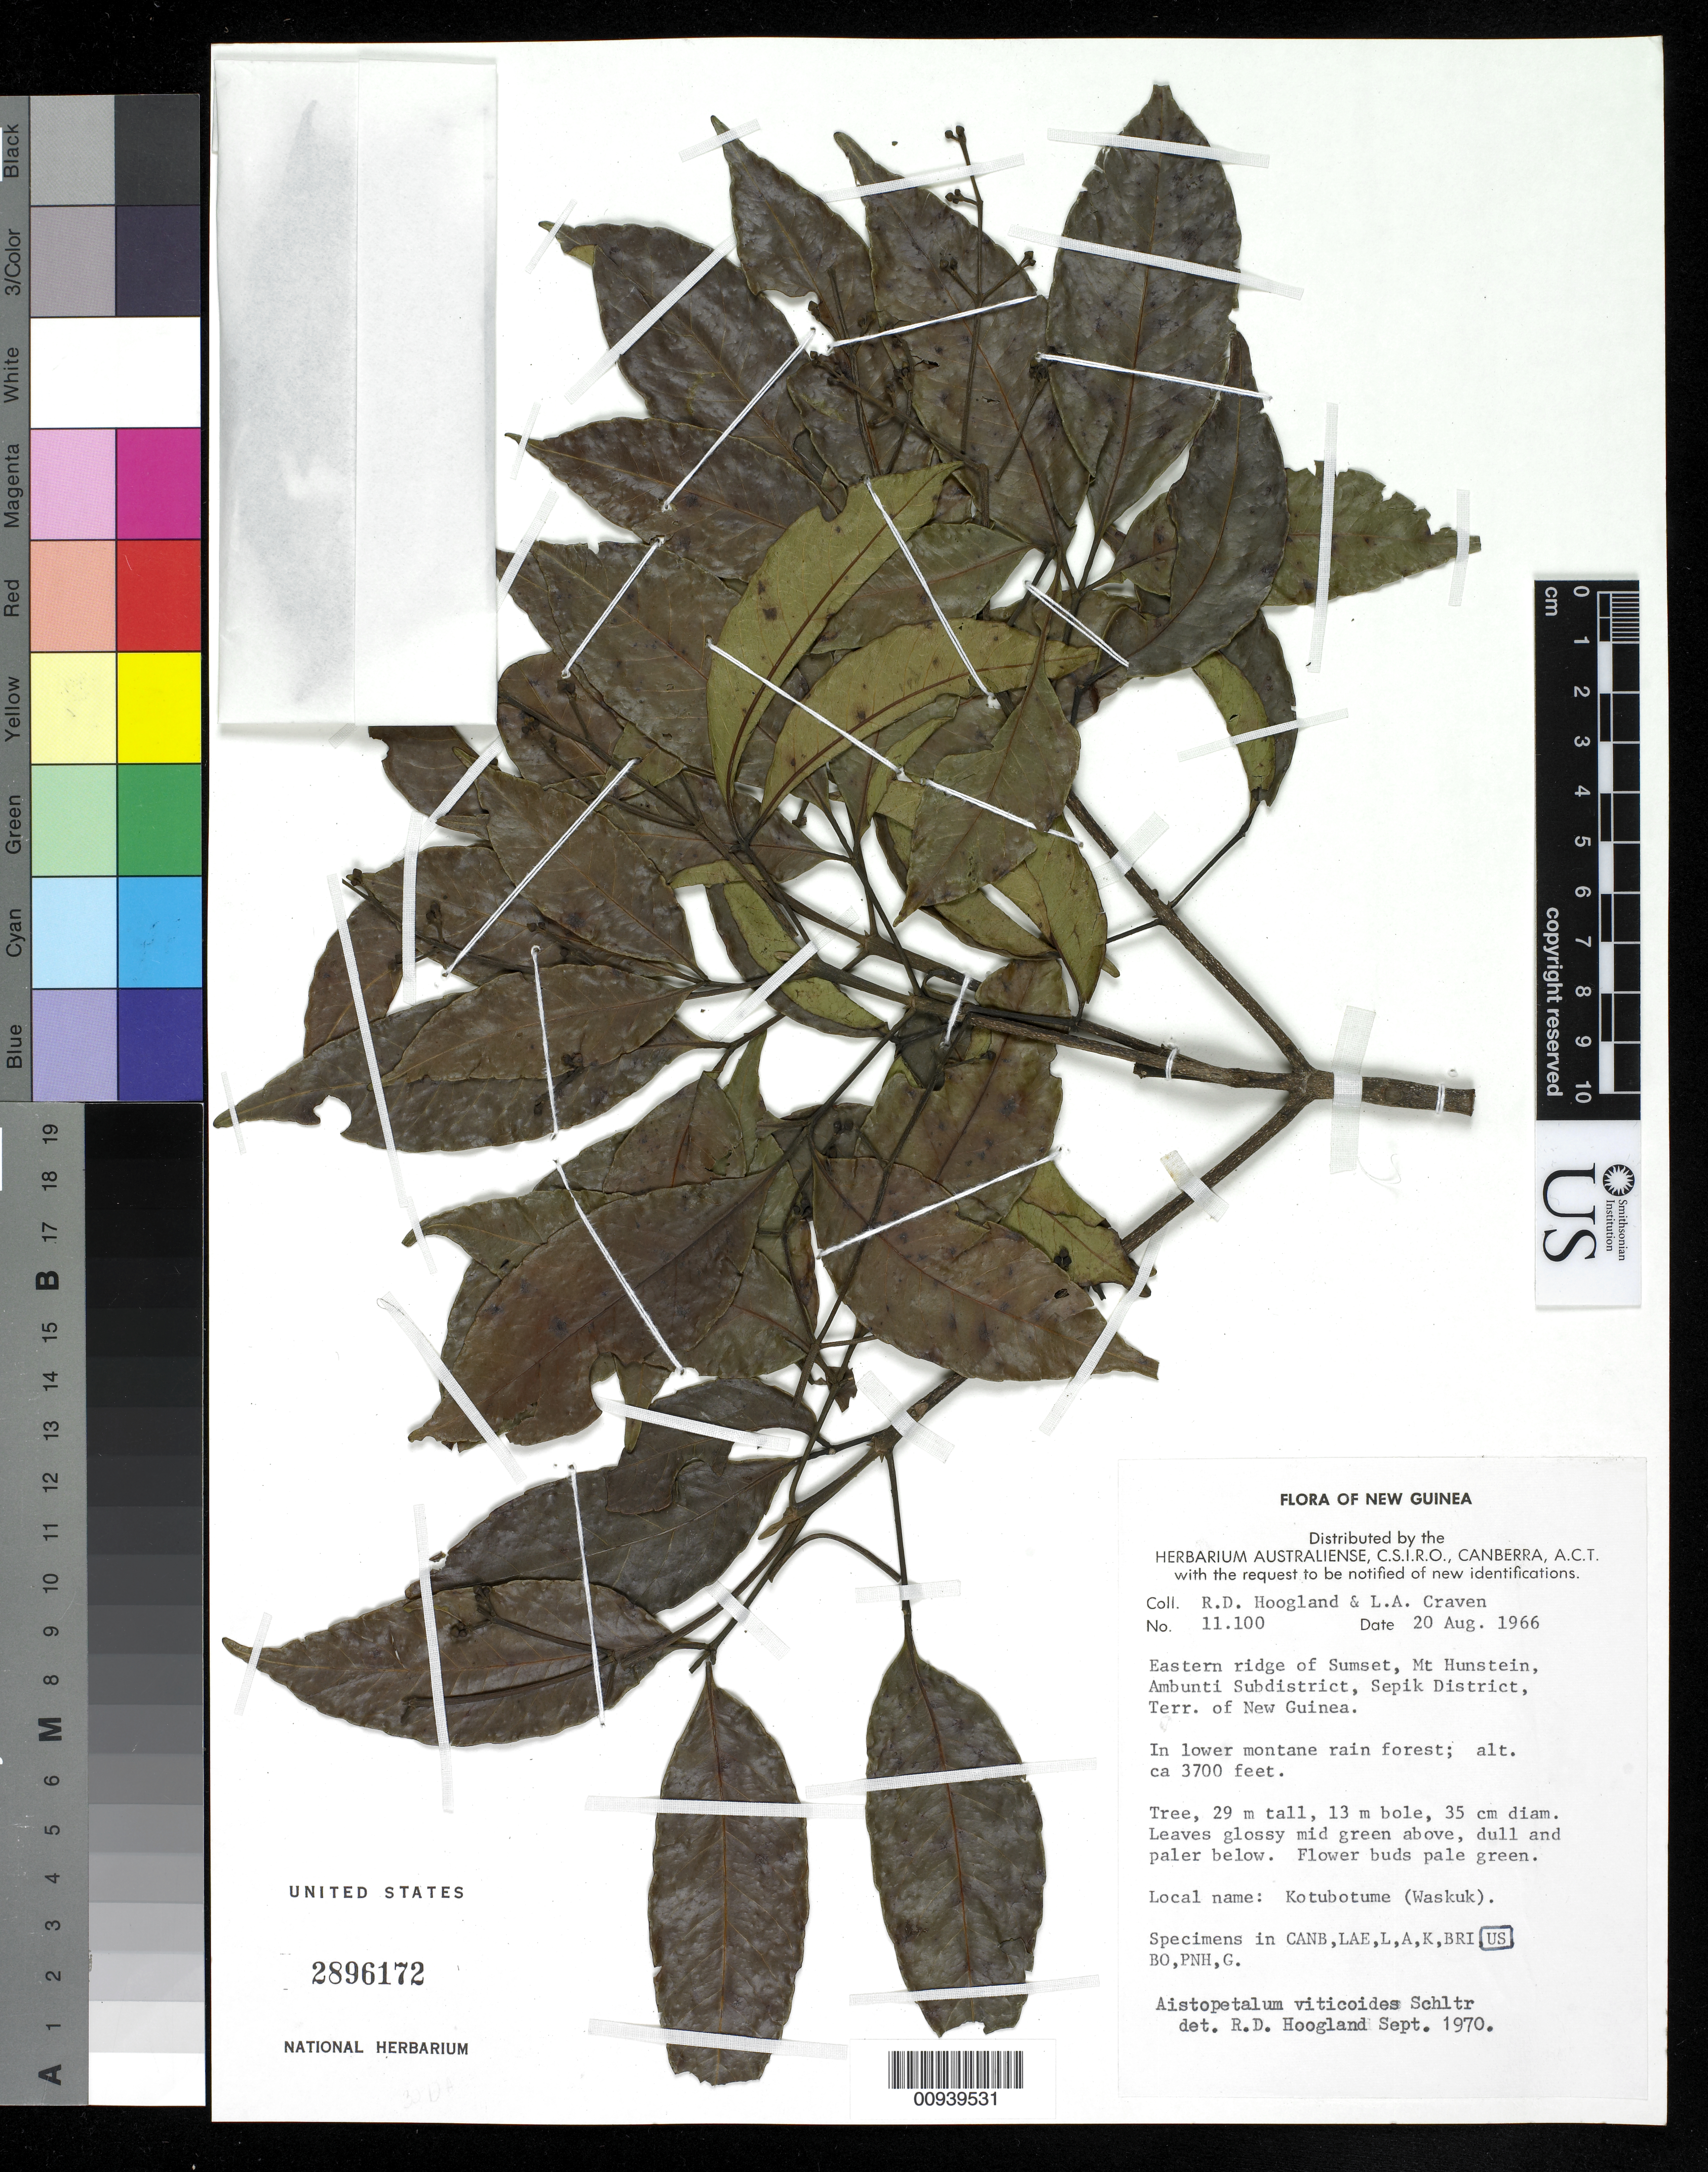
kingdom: Plantae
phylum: Tracheophyta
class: Magnoliopsida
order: Oxalidales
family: Cunoniaceae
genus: Aistopetalum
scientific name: Aistopetalum viticoides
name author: Schltr.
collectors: R. D. Hoogland & L. A. Craven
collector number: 11100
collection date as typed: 20 Aug 1966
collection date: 1966-08-20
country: Papua New Guinea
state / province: East Sepik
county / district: Ambunti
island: New Guinea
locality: Ambunti Subdistrict, Eastern ridge of Sumset, Mt Hunstein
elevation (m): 1128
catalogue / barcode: US 2896172